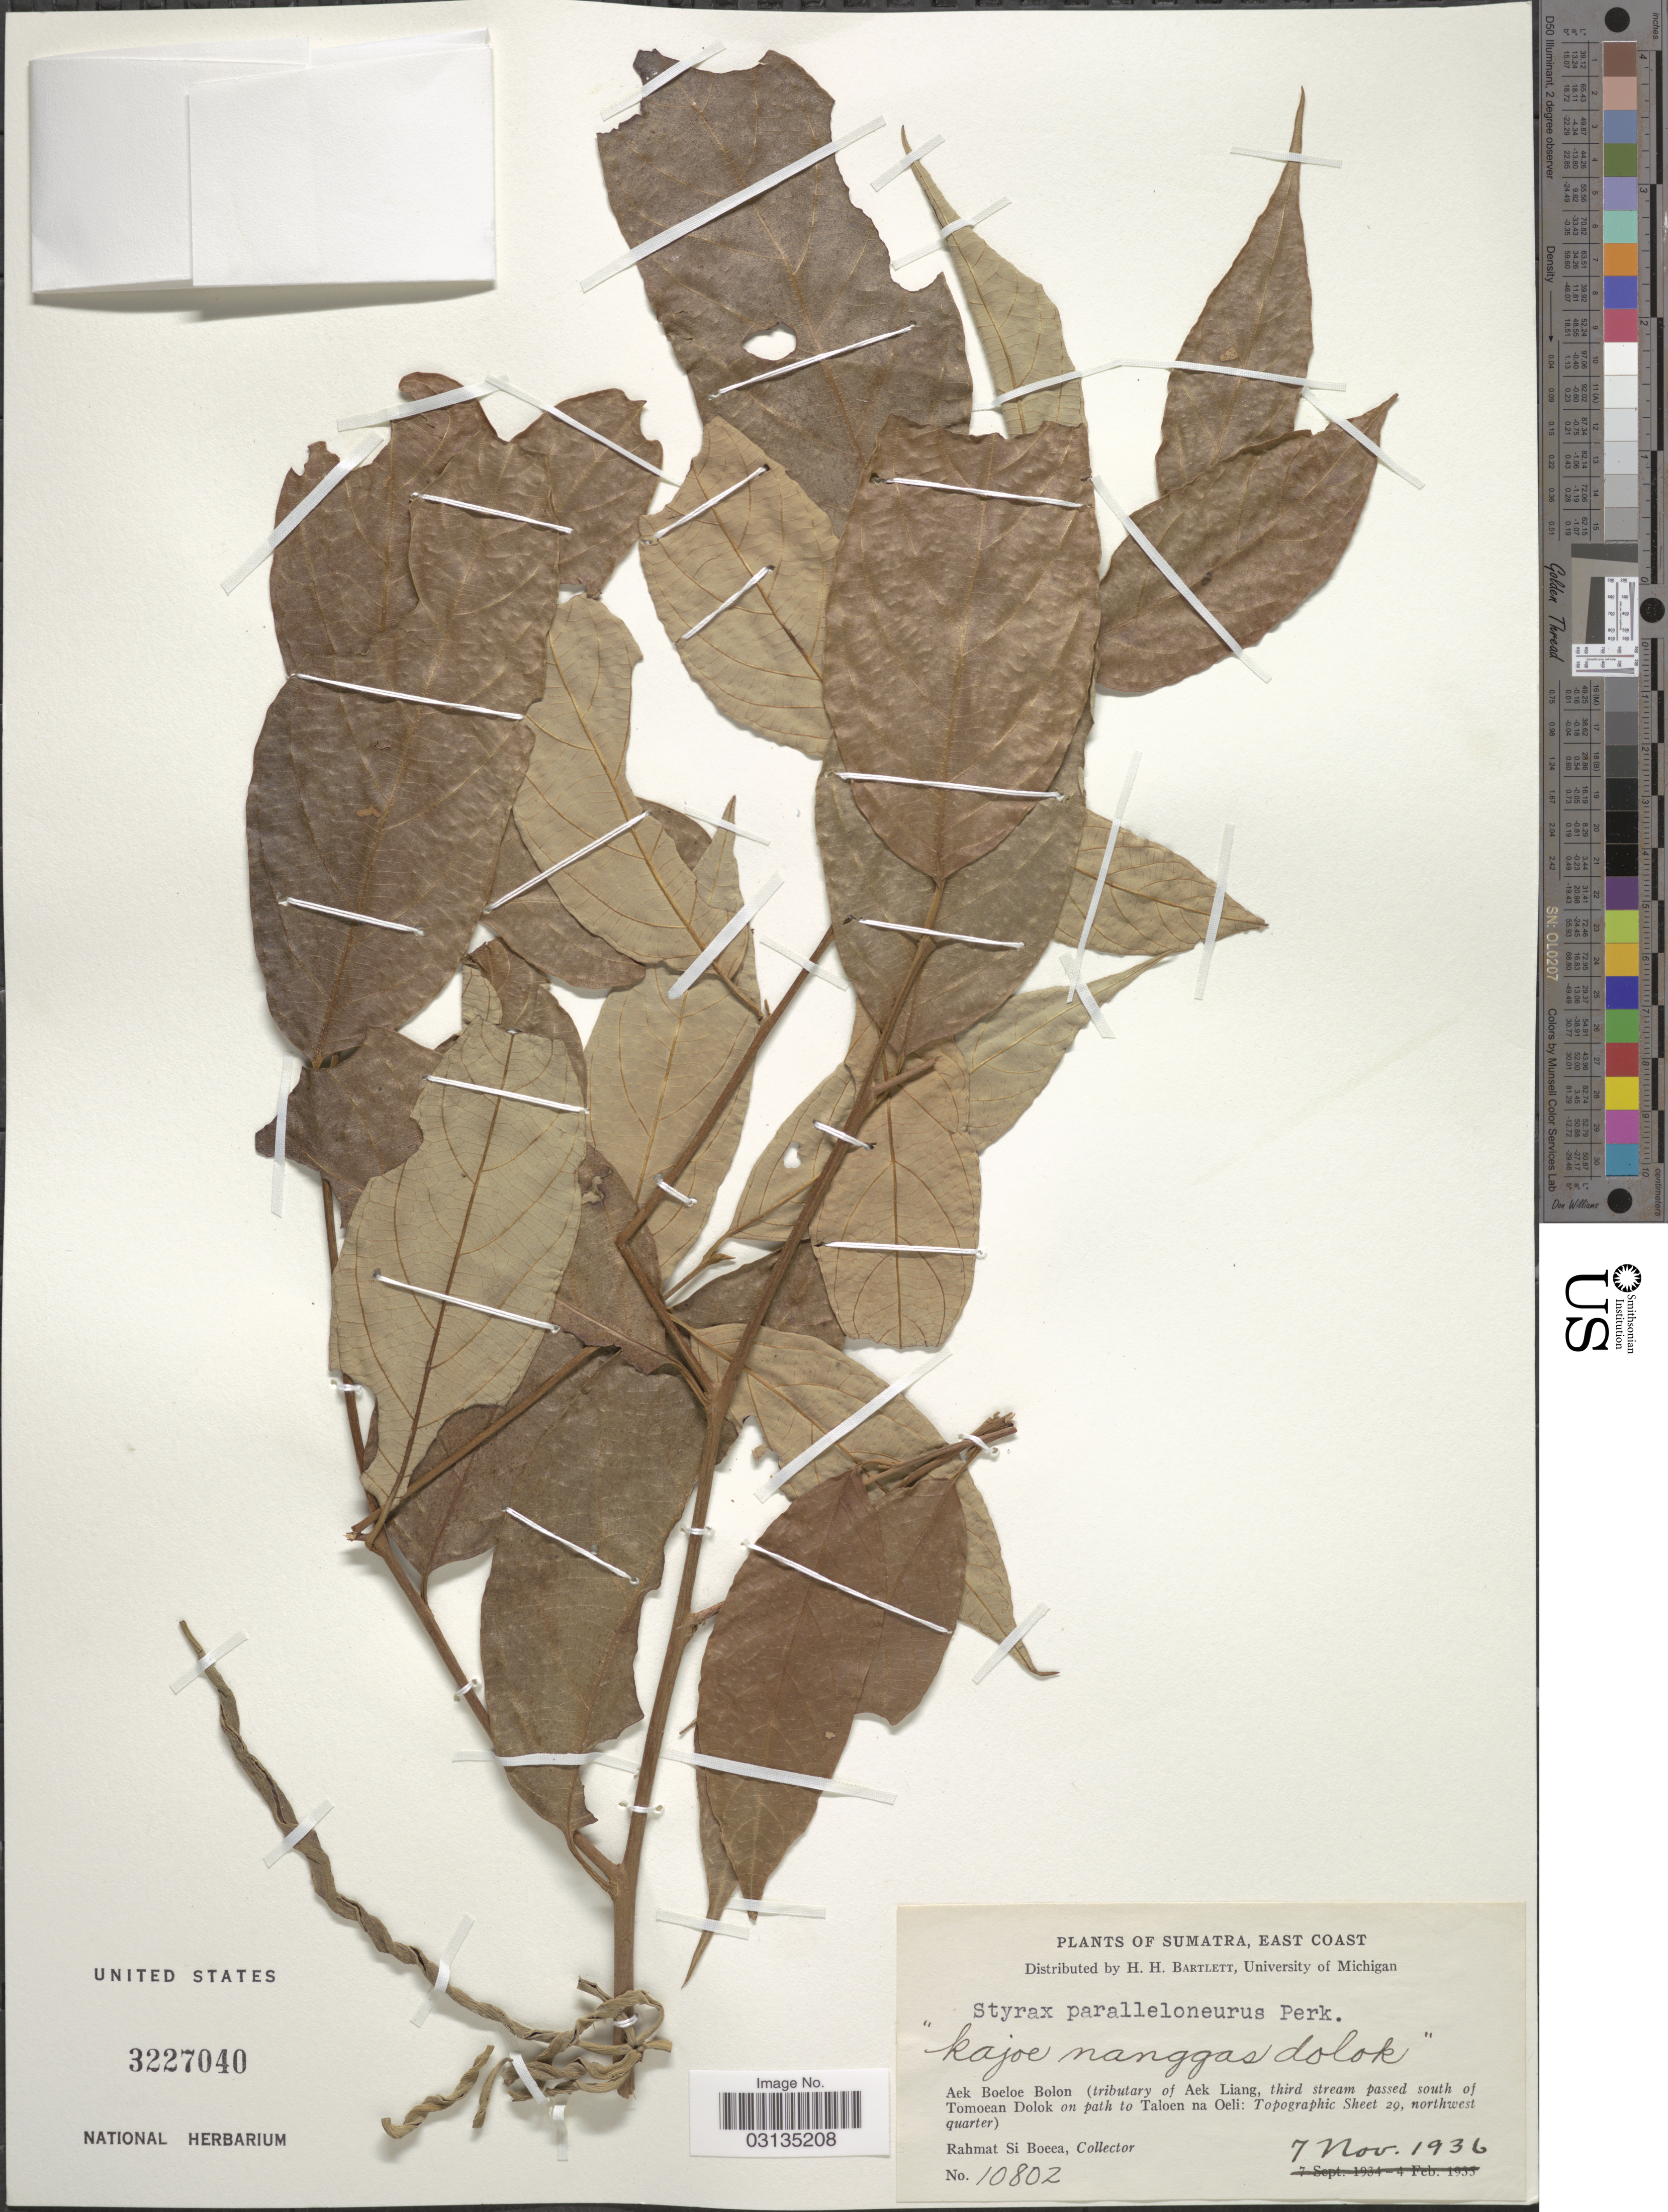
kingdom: Plantae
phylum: Tracheophyta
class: Magnoliopsida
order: Ericales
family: Styracaceae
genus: Styrax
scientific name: Styrax paralleloneurus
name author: Perkins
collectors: Rahmat Si Boeea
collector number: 10802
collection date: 1936-11-07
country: Indonesia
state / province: Sumatra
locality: East Coast, Aek Boeloe Bolon (tributary of Aek Liang, third stream passed south of Tomoean Dolok on path to Taloen na Oeli: Topographic Sheet 29, northwest quarter).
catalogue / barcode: US 3227040